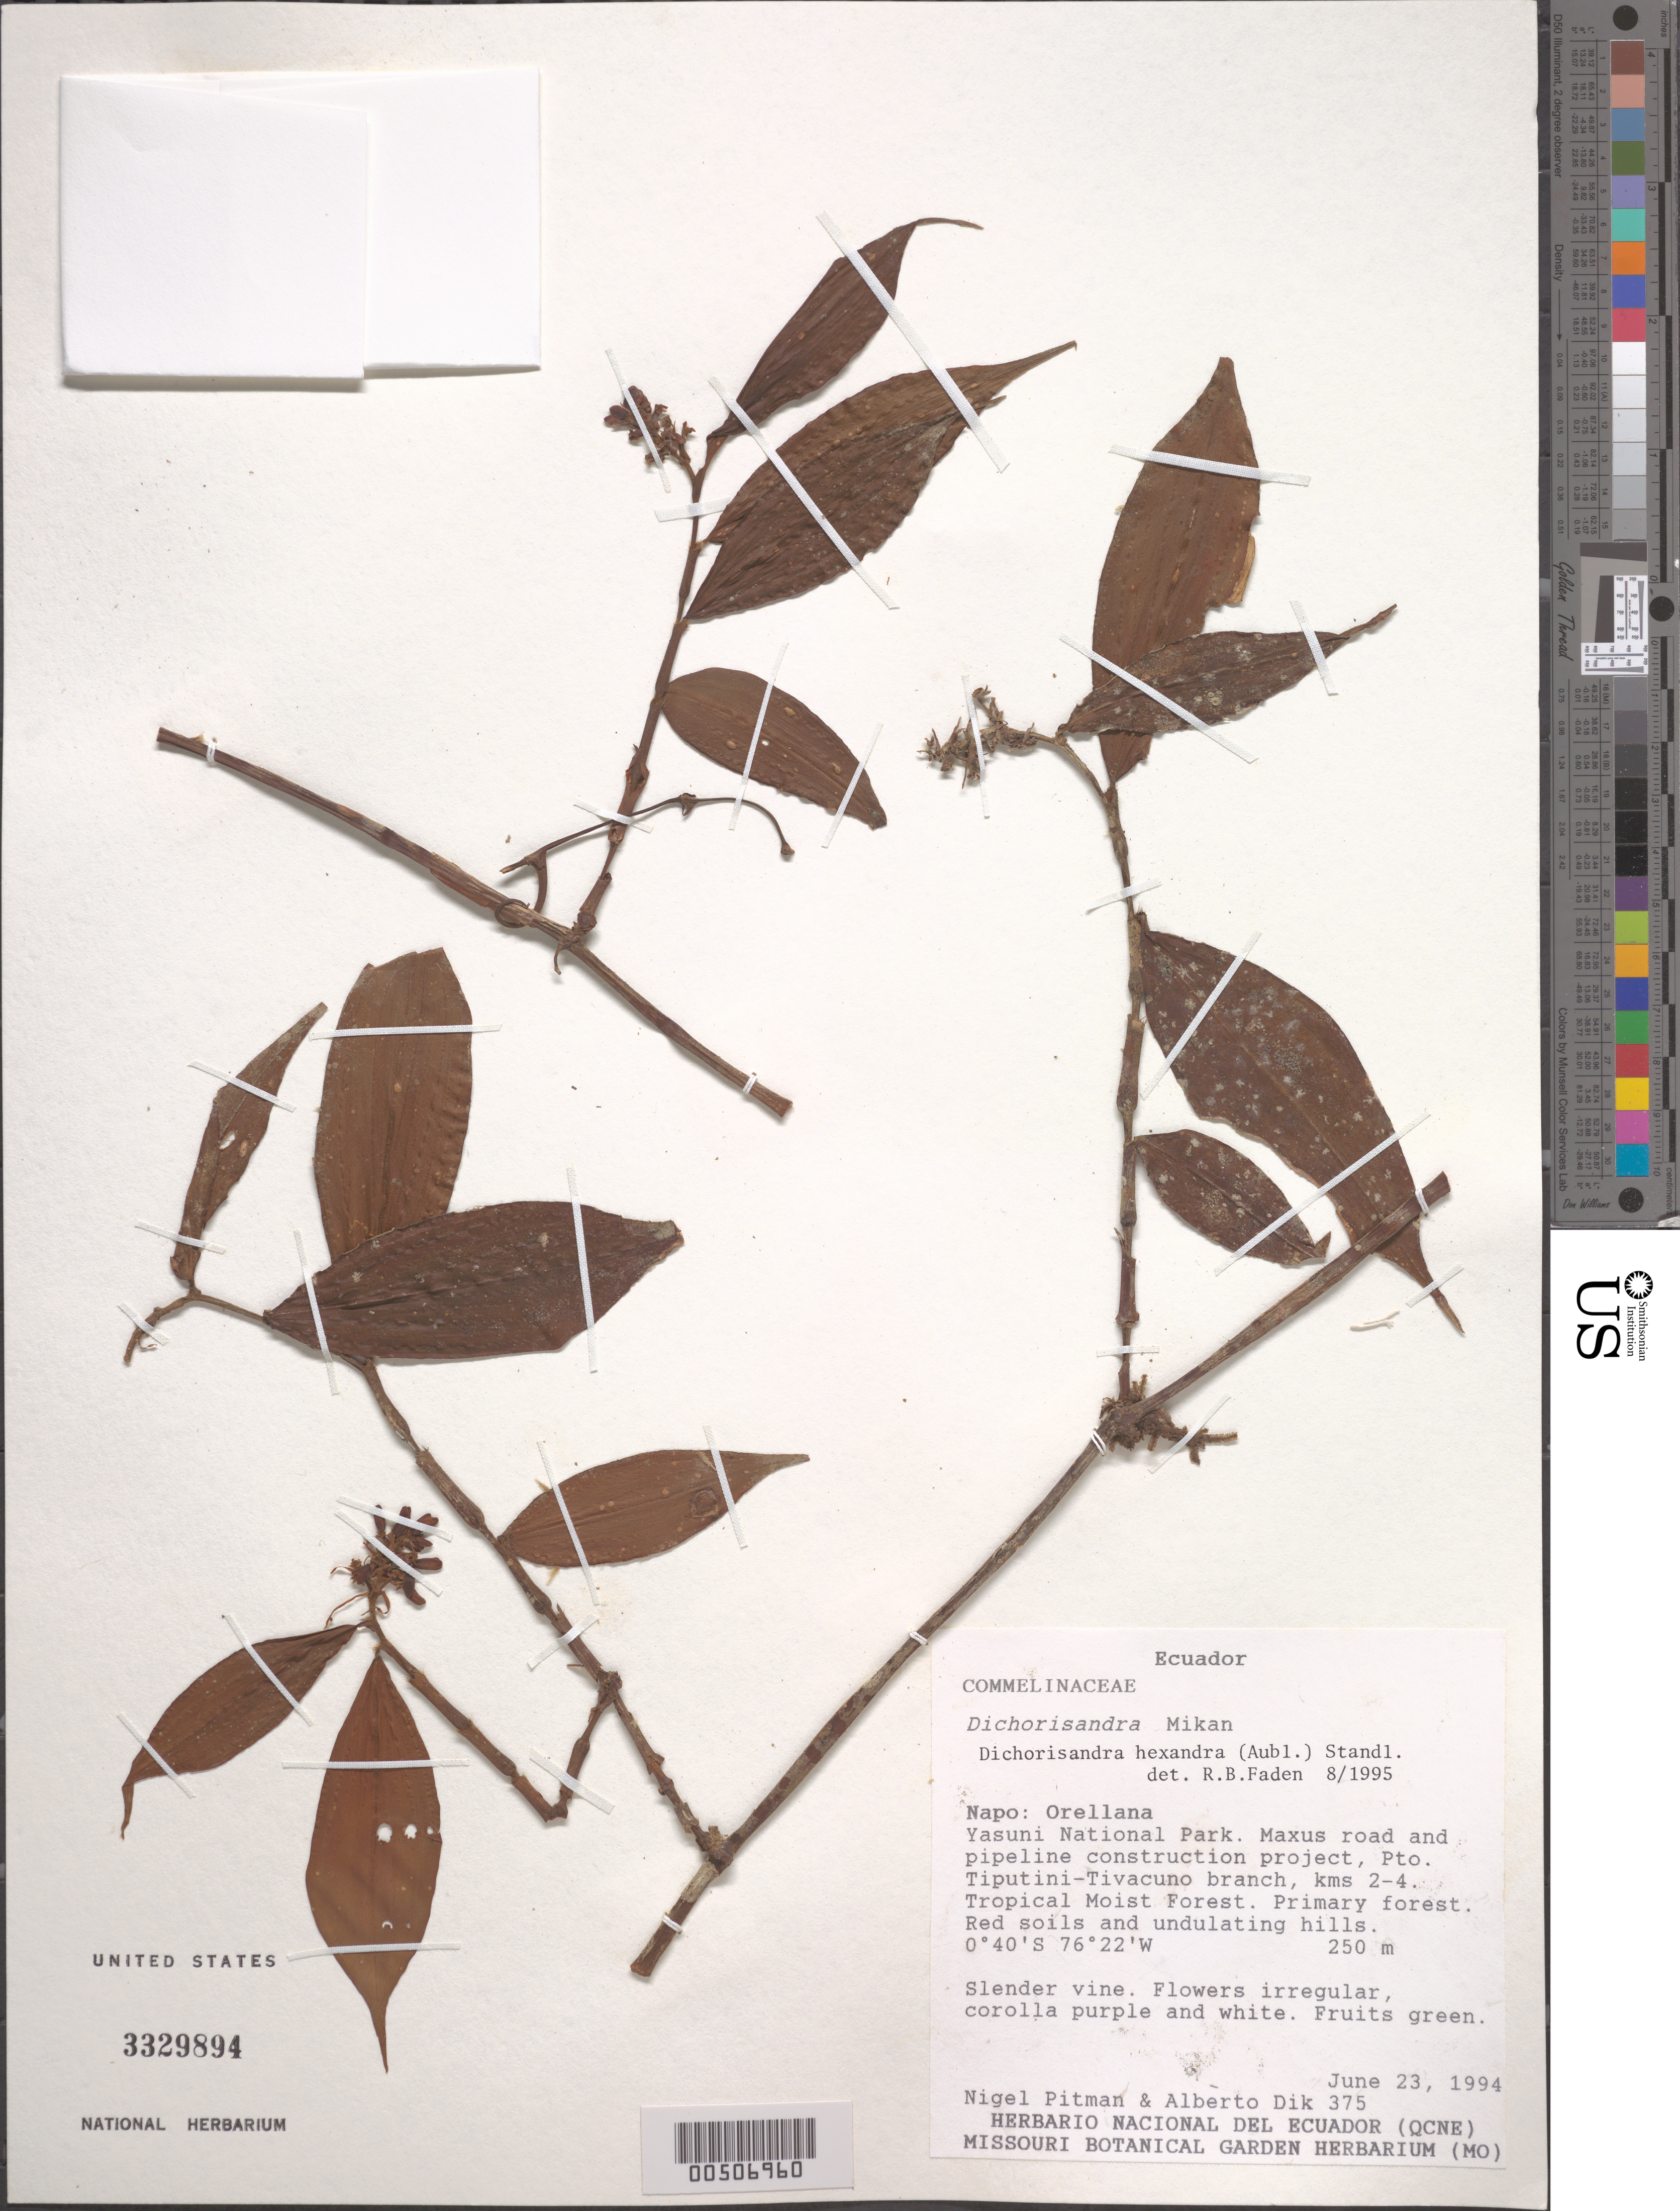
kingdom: Plantae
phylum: Tracheophyta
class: Liliopsida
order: Commelinales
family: Commelinaceae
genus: Dichorisandra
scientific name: Dichorisandra hexandra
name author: (Aubl.) Standl.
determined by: Faden, Robert B., (US), Smithsonian Institution - National Museum of Natural History (UNITED STATES)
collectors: N. Pitman & A. Dik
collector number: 375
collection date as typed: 23 Jun 1994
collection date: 1994-06-23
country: Ecuador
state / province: Napo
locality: Orellana, yasuni National Park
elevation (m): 250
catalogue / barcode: US 3329894